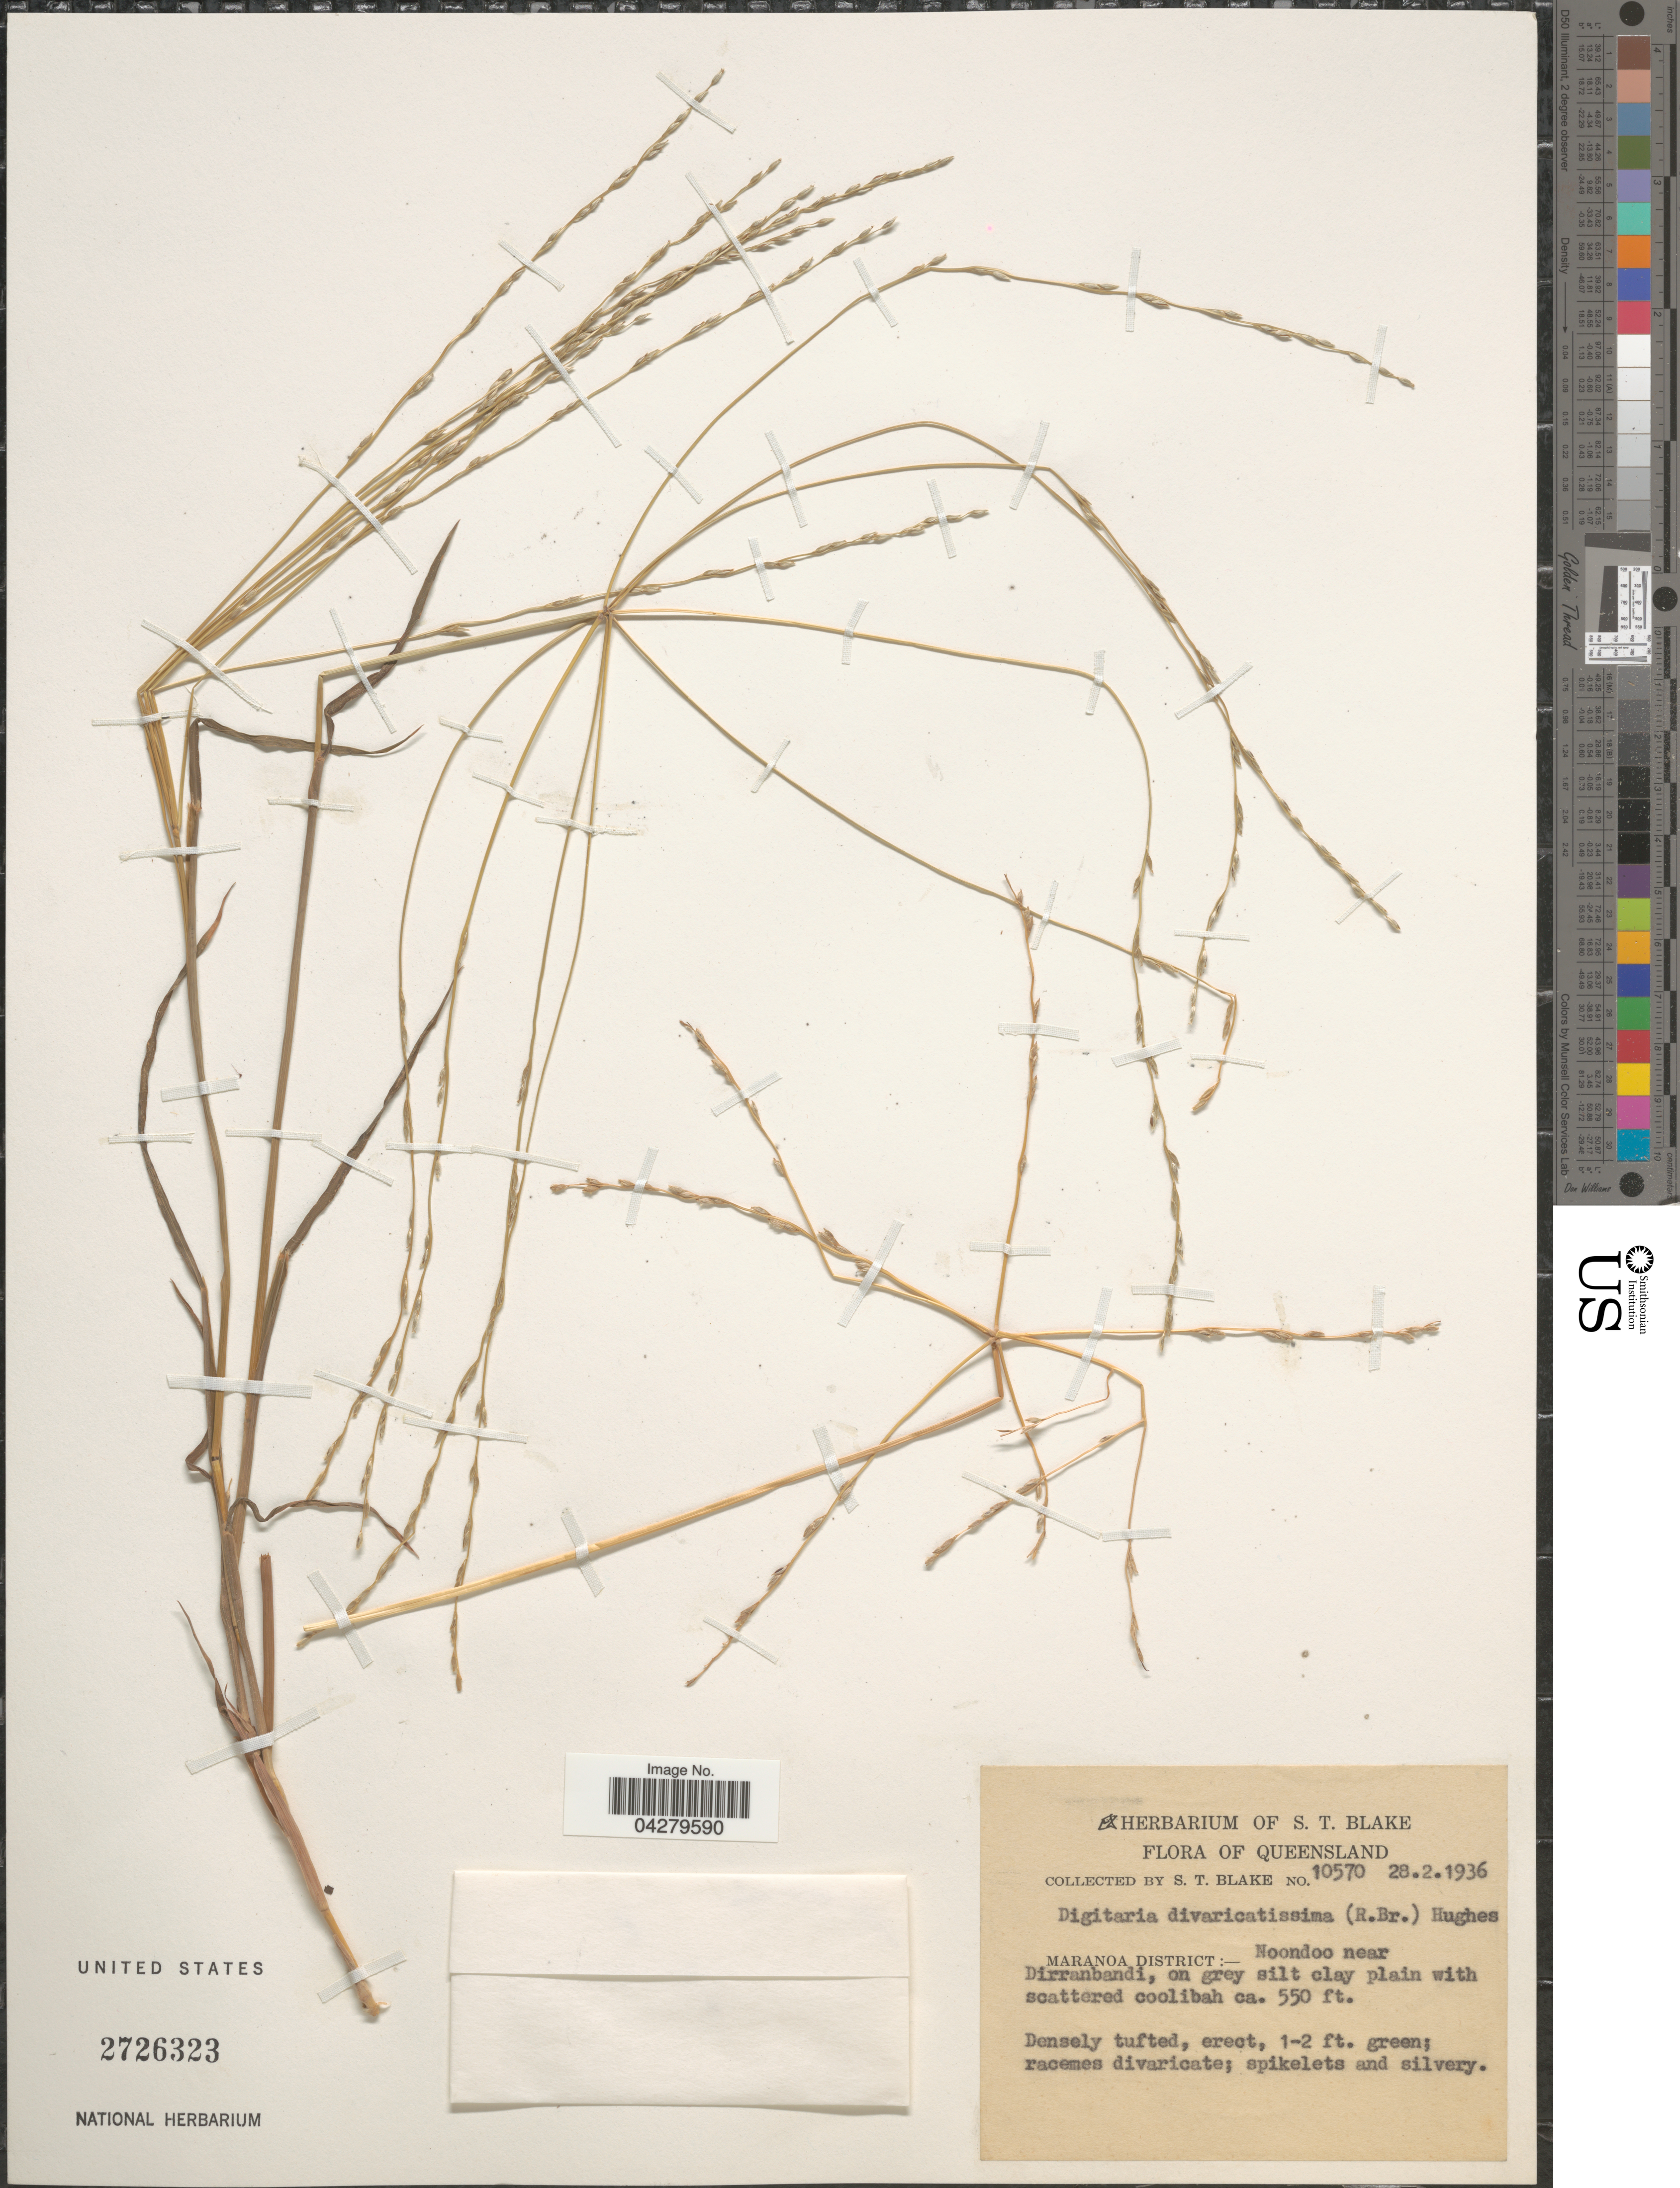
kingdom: Plantae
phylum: Tracheophyta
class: Liliopsida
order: Poales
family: Poaceae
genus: Digitaria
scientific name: Digitaria divaricatissima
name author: (R. Br.) Hughes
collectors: S. T. Blake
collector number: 10570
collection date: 1936-02-28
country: Australia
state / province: Queensland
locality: Maranoa District: - Noondoo near Dirranbandi.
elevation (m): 168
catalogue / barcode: US 2726323